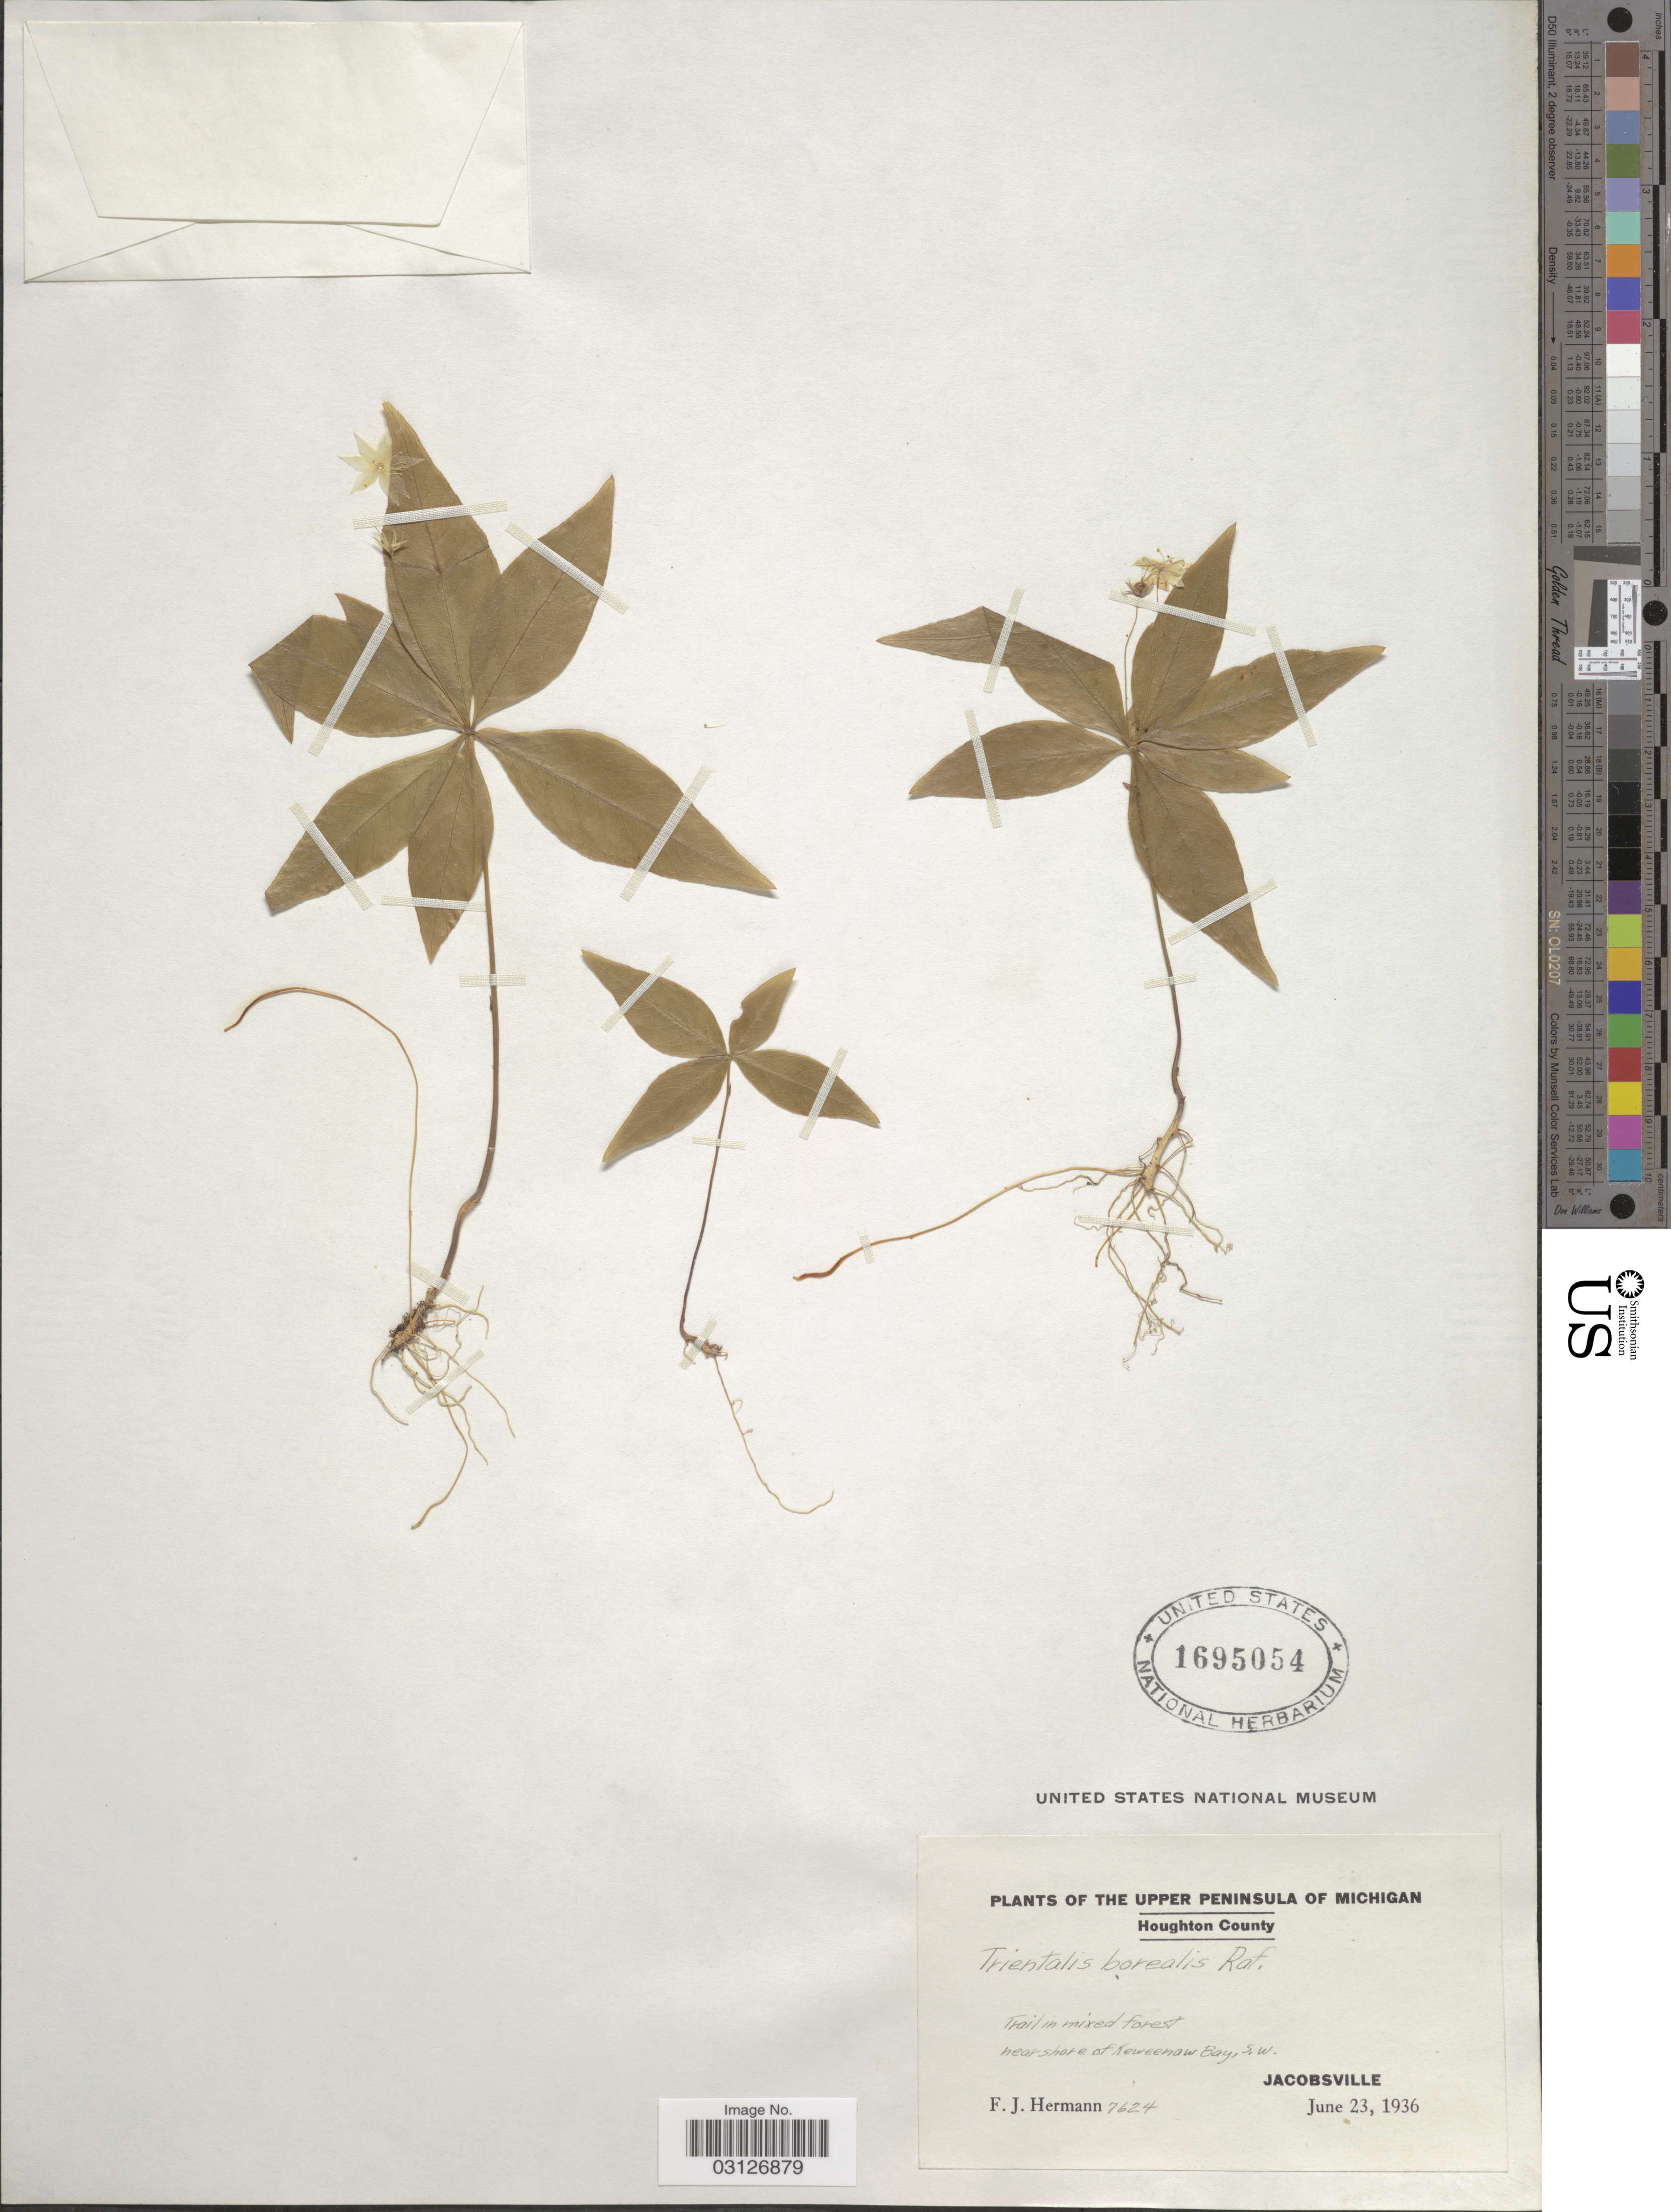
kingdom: Plantae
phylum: Tracheophyta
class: Magnoliopsida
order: Ericales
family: Primulaceae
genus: Trientalis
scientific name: Trientalis arctica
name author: Fisch. ex Hook.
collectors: F. J. Hermann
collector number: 7624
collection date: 1936-06-23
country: United States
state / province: Michigan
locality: Upper Peninsula of Michigan. Houghton County. Near shore of Keweenaw Bay, S.W. Jacobsville.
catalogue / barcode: US 1695054